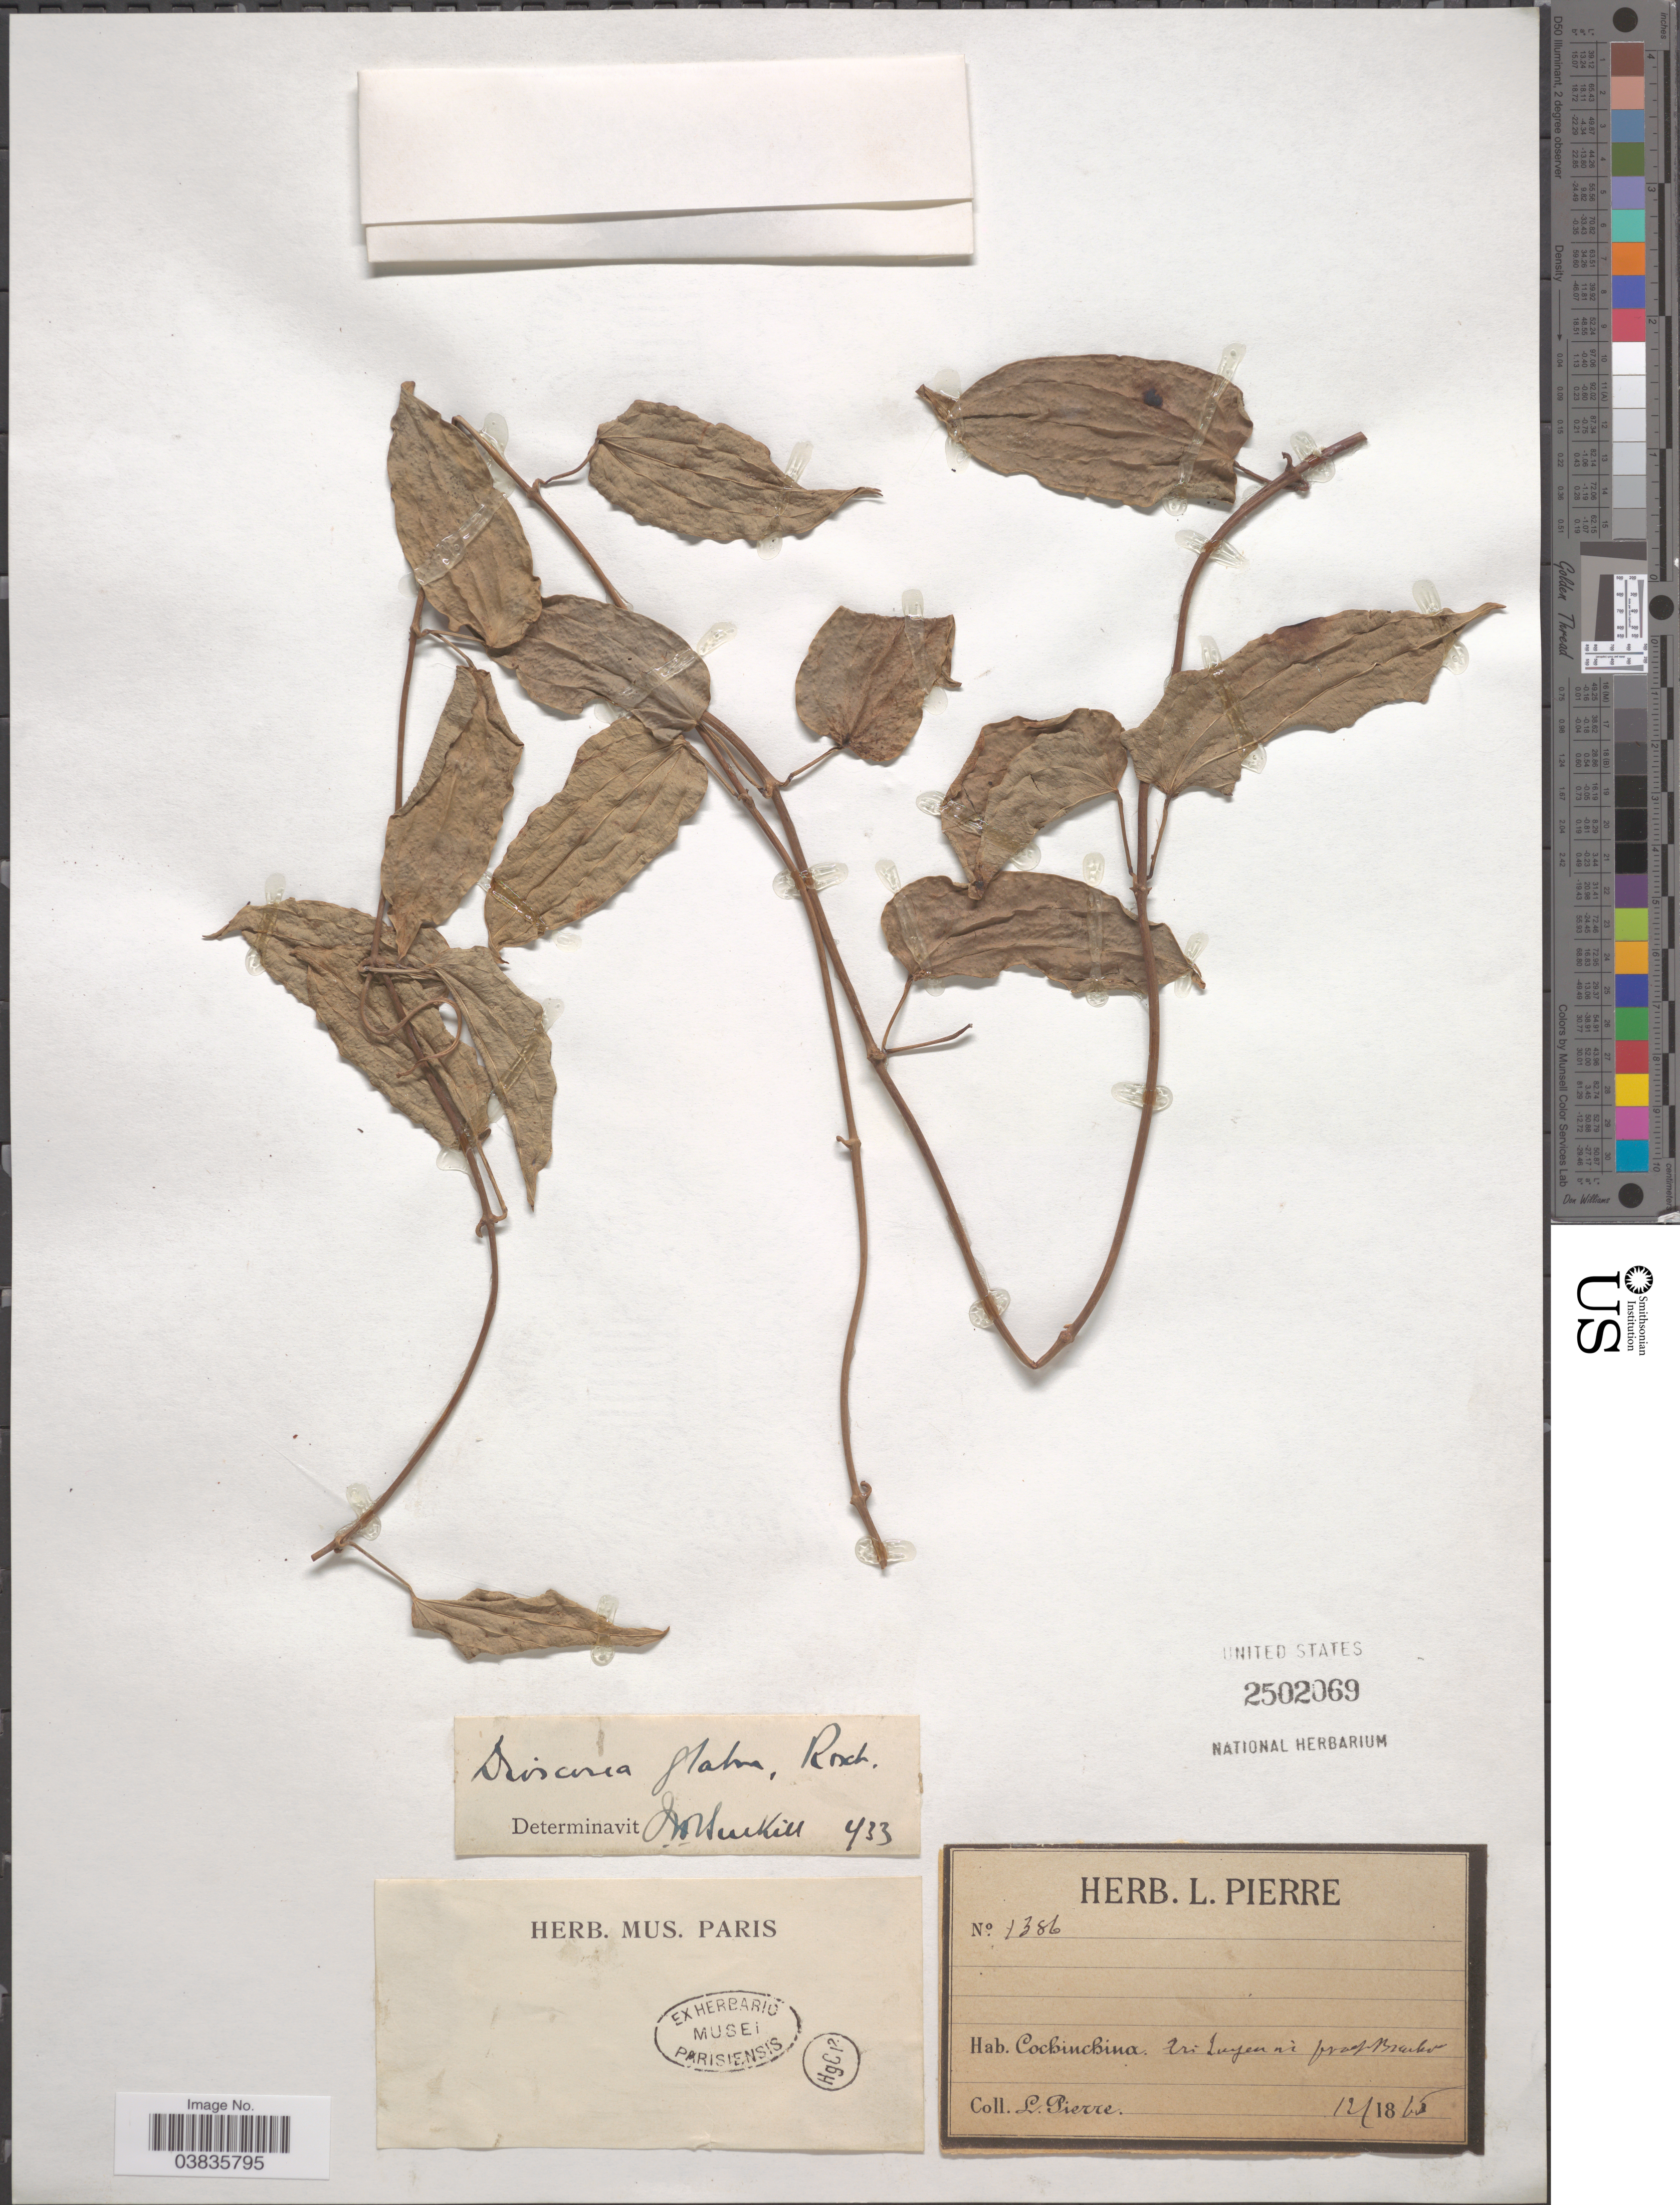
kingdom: Plantae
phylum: Tracheophyta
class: Liliopsida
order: Dioscoreales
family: Dioscoreaceae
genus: Dioscorea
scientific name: Dioscorea glabra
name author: Roxb.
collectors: L. Pierre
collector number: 1386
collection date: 1865-12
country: Vietnam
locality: Cochinchina: Tri huyen in praef. Bienhoa [Tri Huyen in Bien Hoa prefecture]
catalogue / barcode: US 2502069